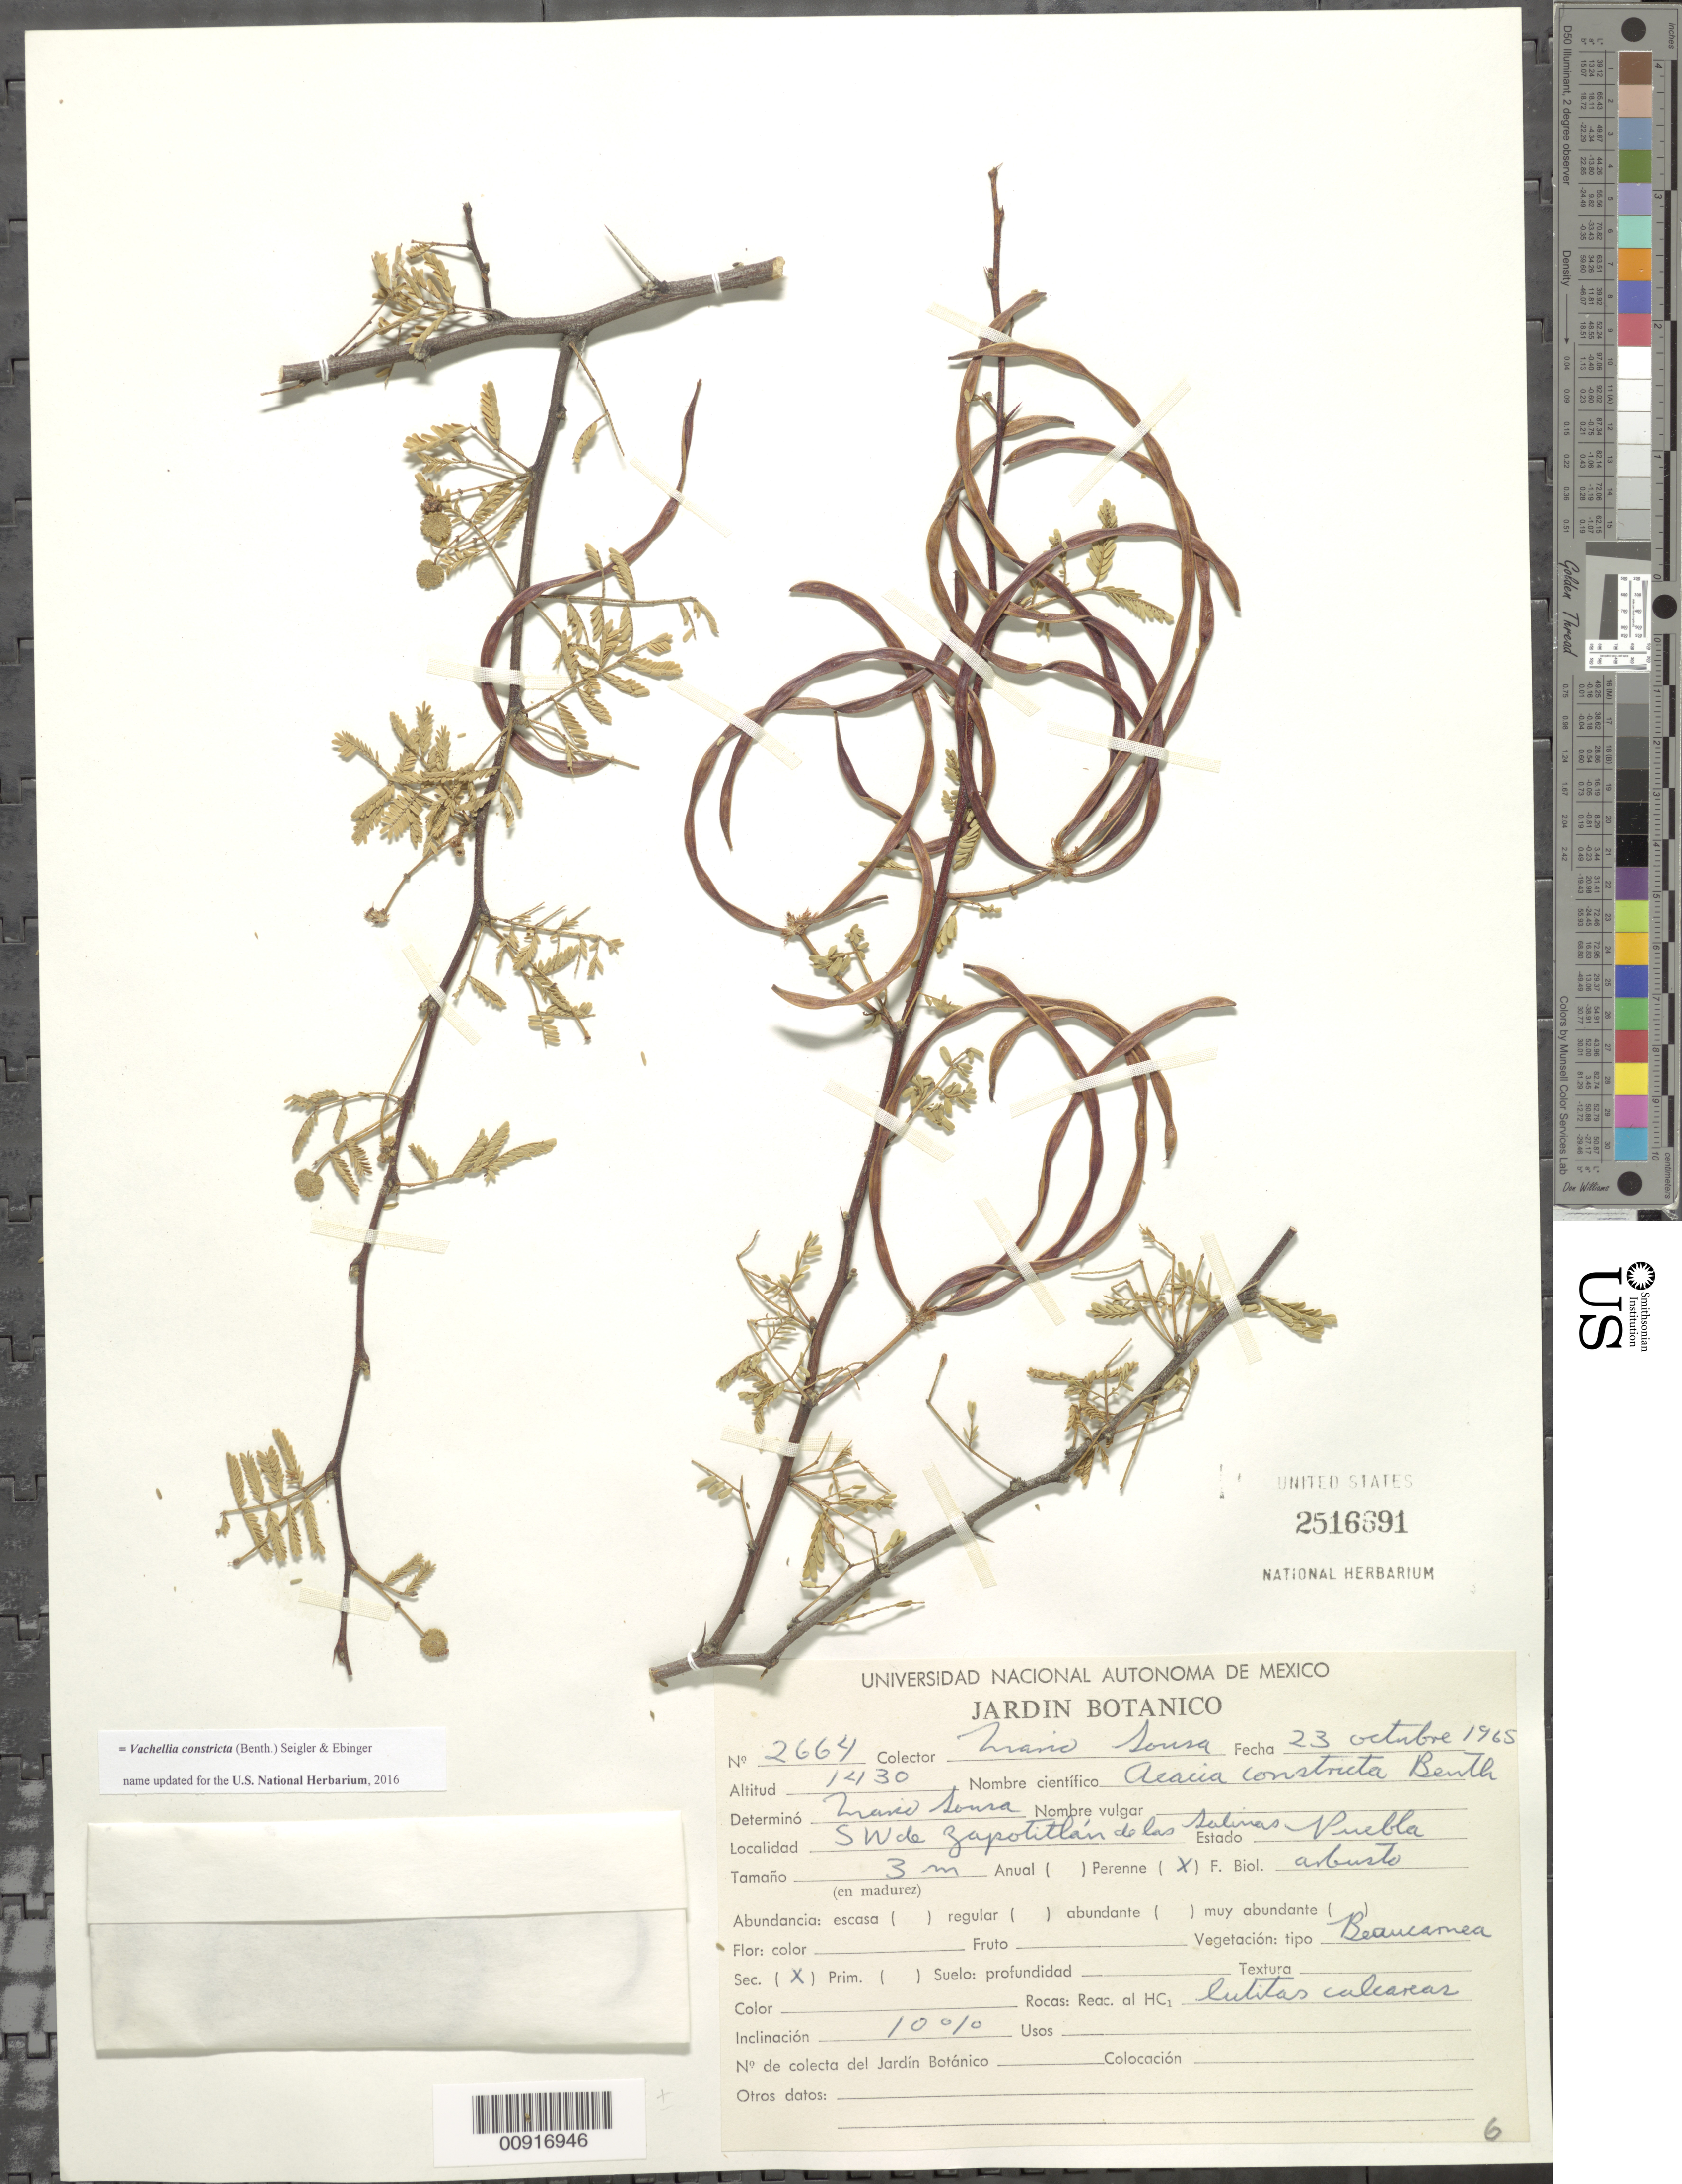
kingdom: Plantae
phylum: Tracheophyta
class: Magnoliopsida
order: Fabales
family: Fabaceae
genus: Vachellia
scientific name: Vachellia constricta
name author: (Benth.) Seigler & Ebinger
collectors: M. Sousa S.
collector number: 2664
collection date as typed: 23 Oct 1965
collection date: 1965-10-23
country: Mexico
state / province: Puebla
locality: SW de Zapotitlan de las Salinas.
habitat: Vegetación tipo Beaucarnea, Sec.; Rocas: Reac. al HC1 lutitas calcareas; inclinación 10%.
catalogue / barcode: US 2516691